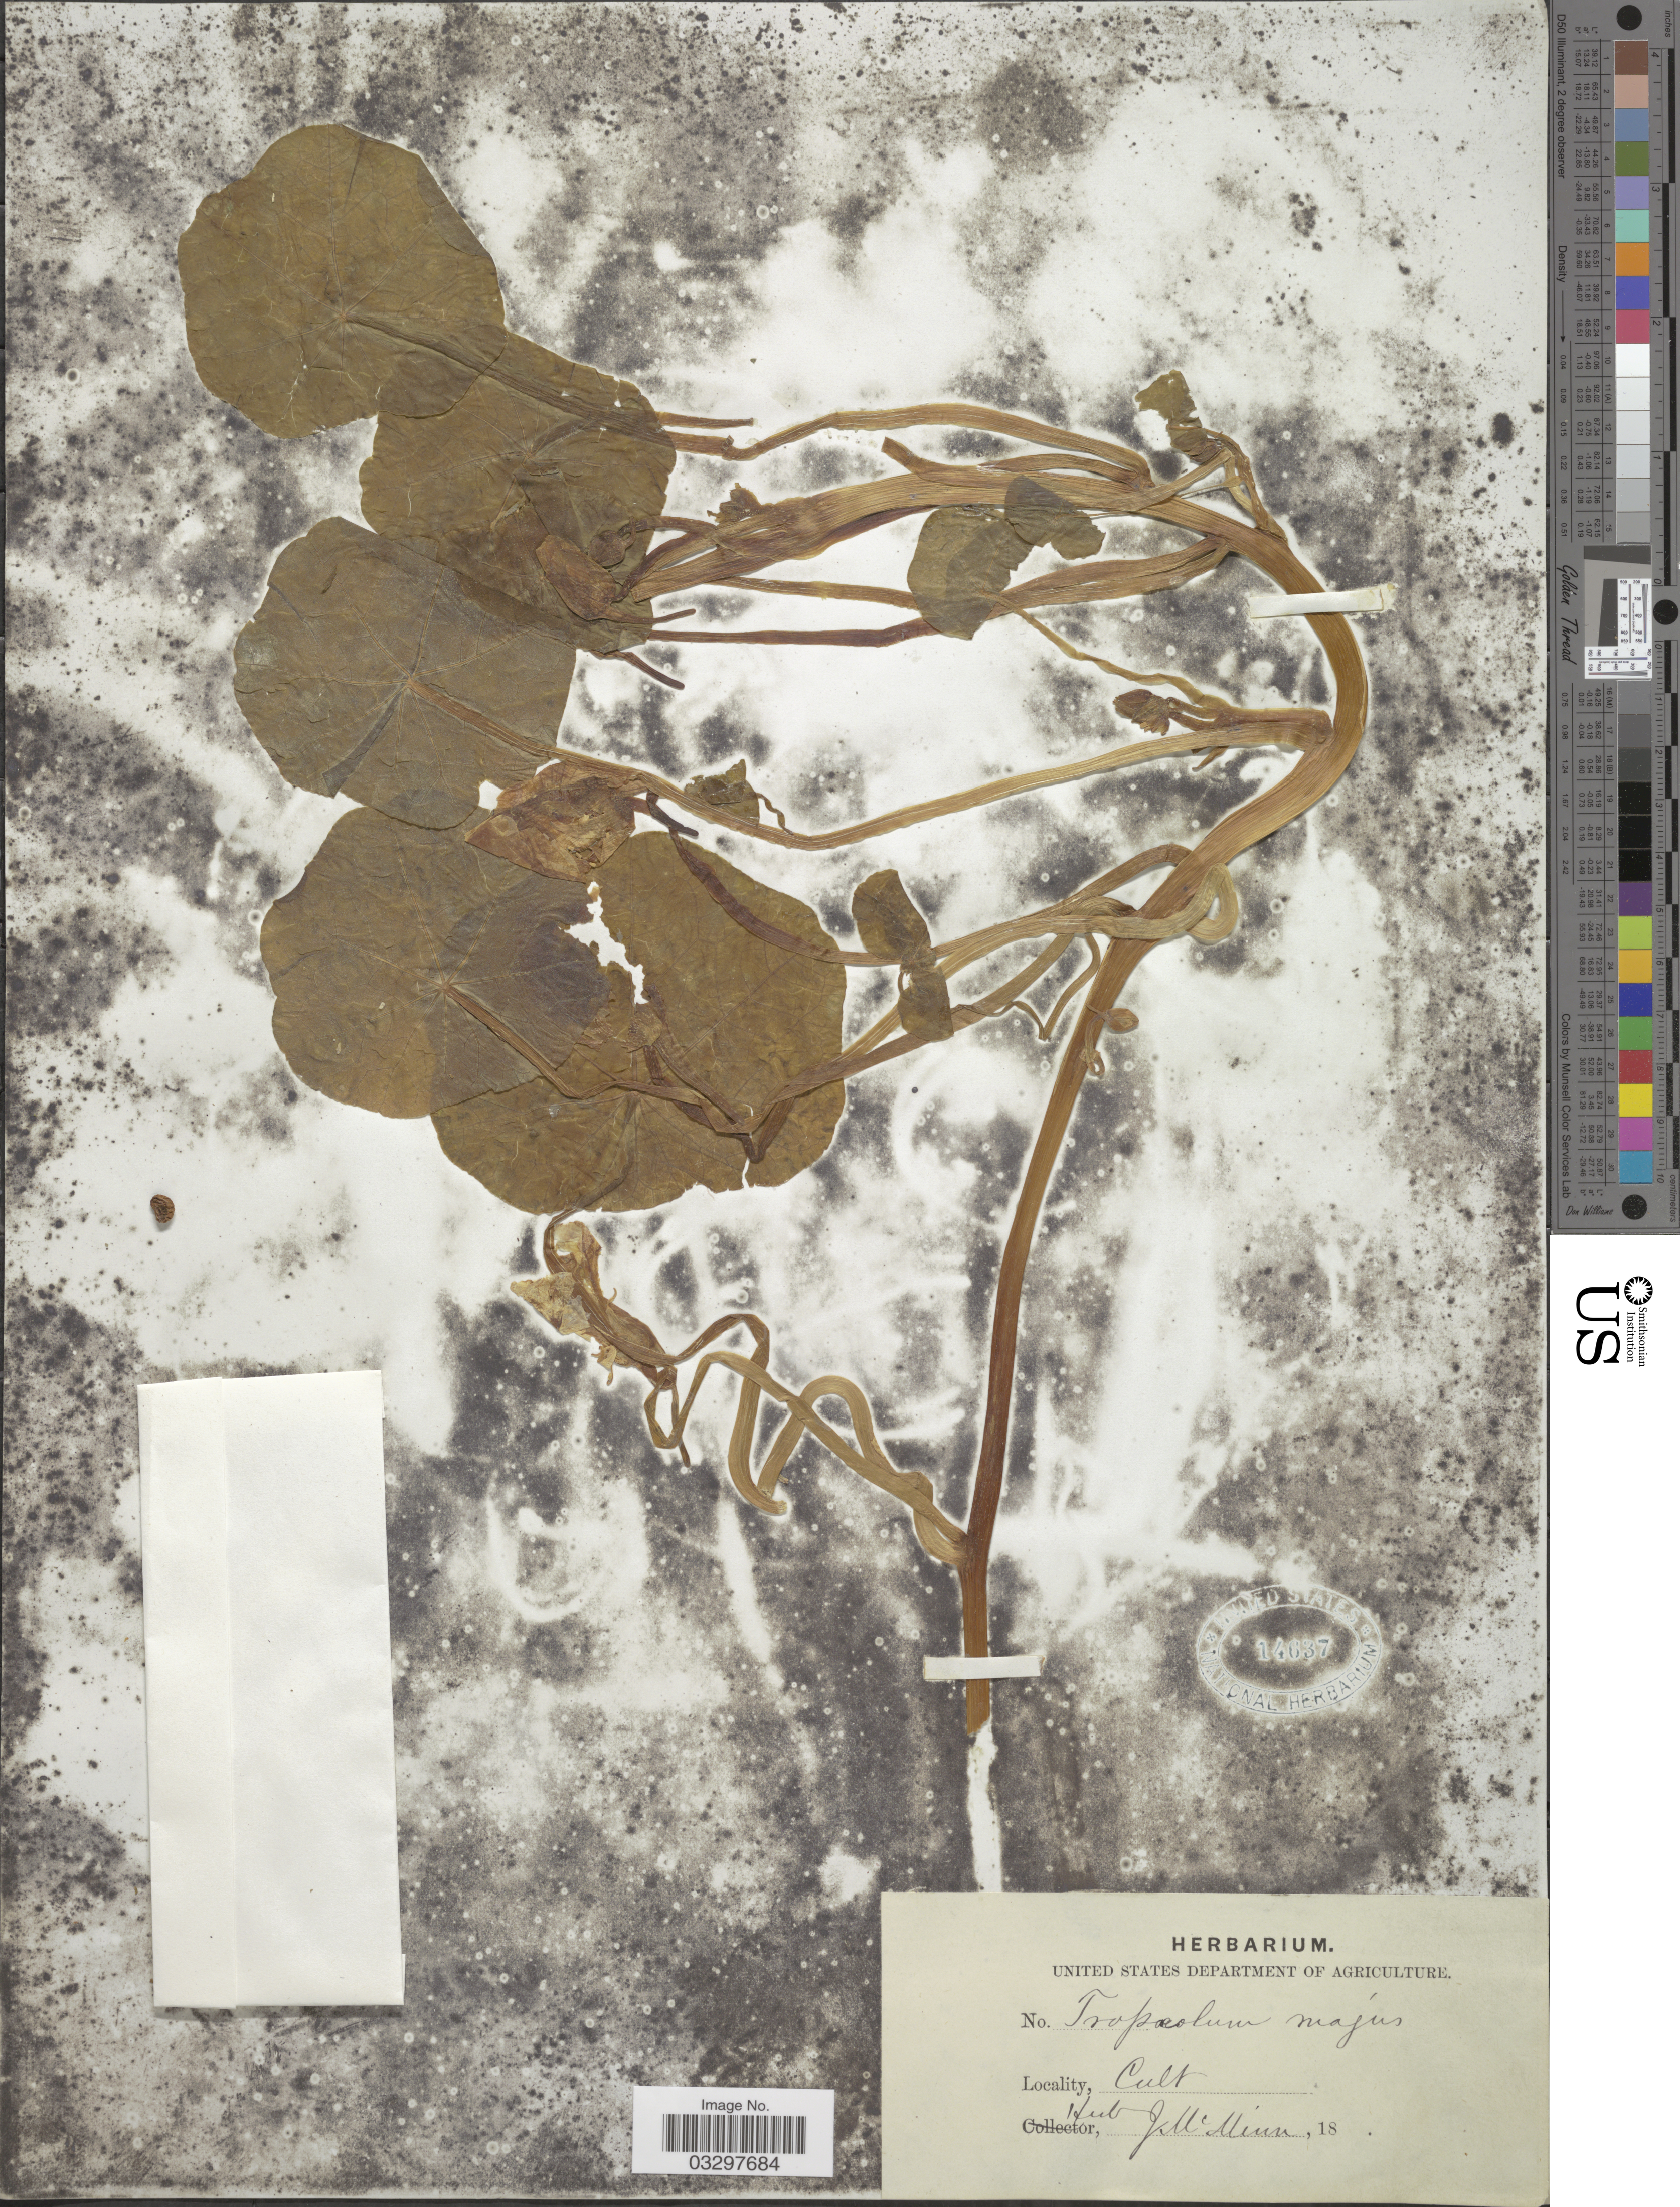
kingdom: Plantae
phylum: Tracheophyta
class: Magnoliopsida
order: Brassicales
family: Tropaeolaceae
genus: Tropaeolum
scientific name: Tropaeolum majus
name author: L.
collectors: ex herb. U. S. Department of Agriculture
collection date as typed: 18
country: United States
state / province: Minnesota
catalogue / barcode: US 14637